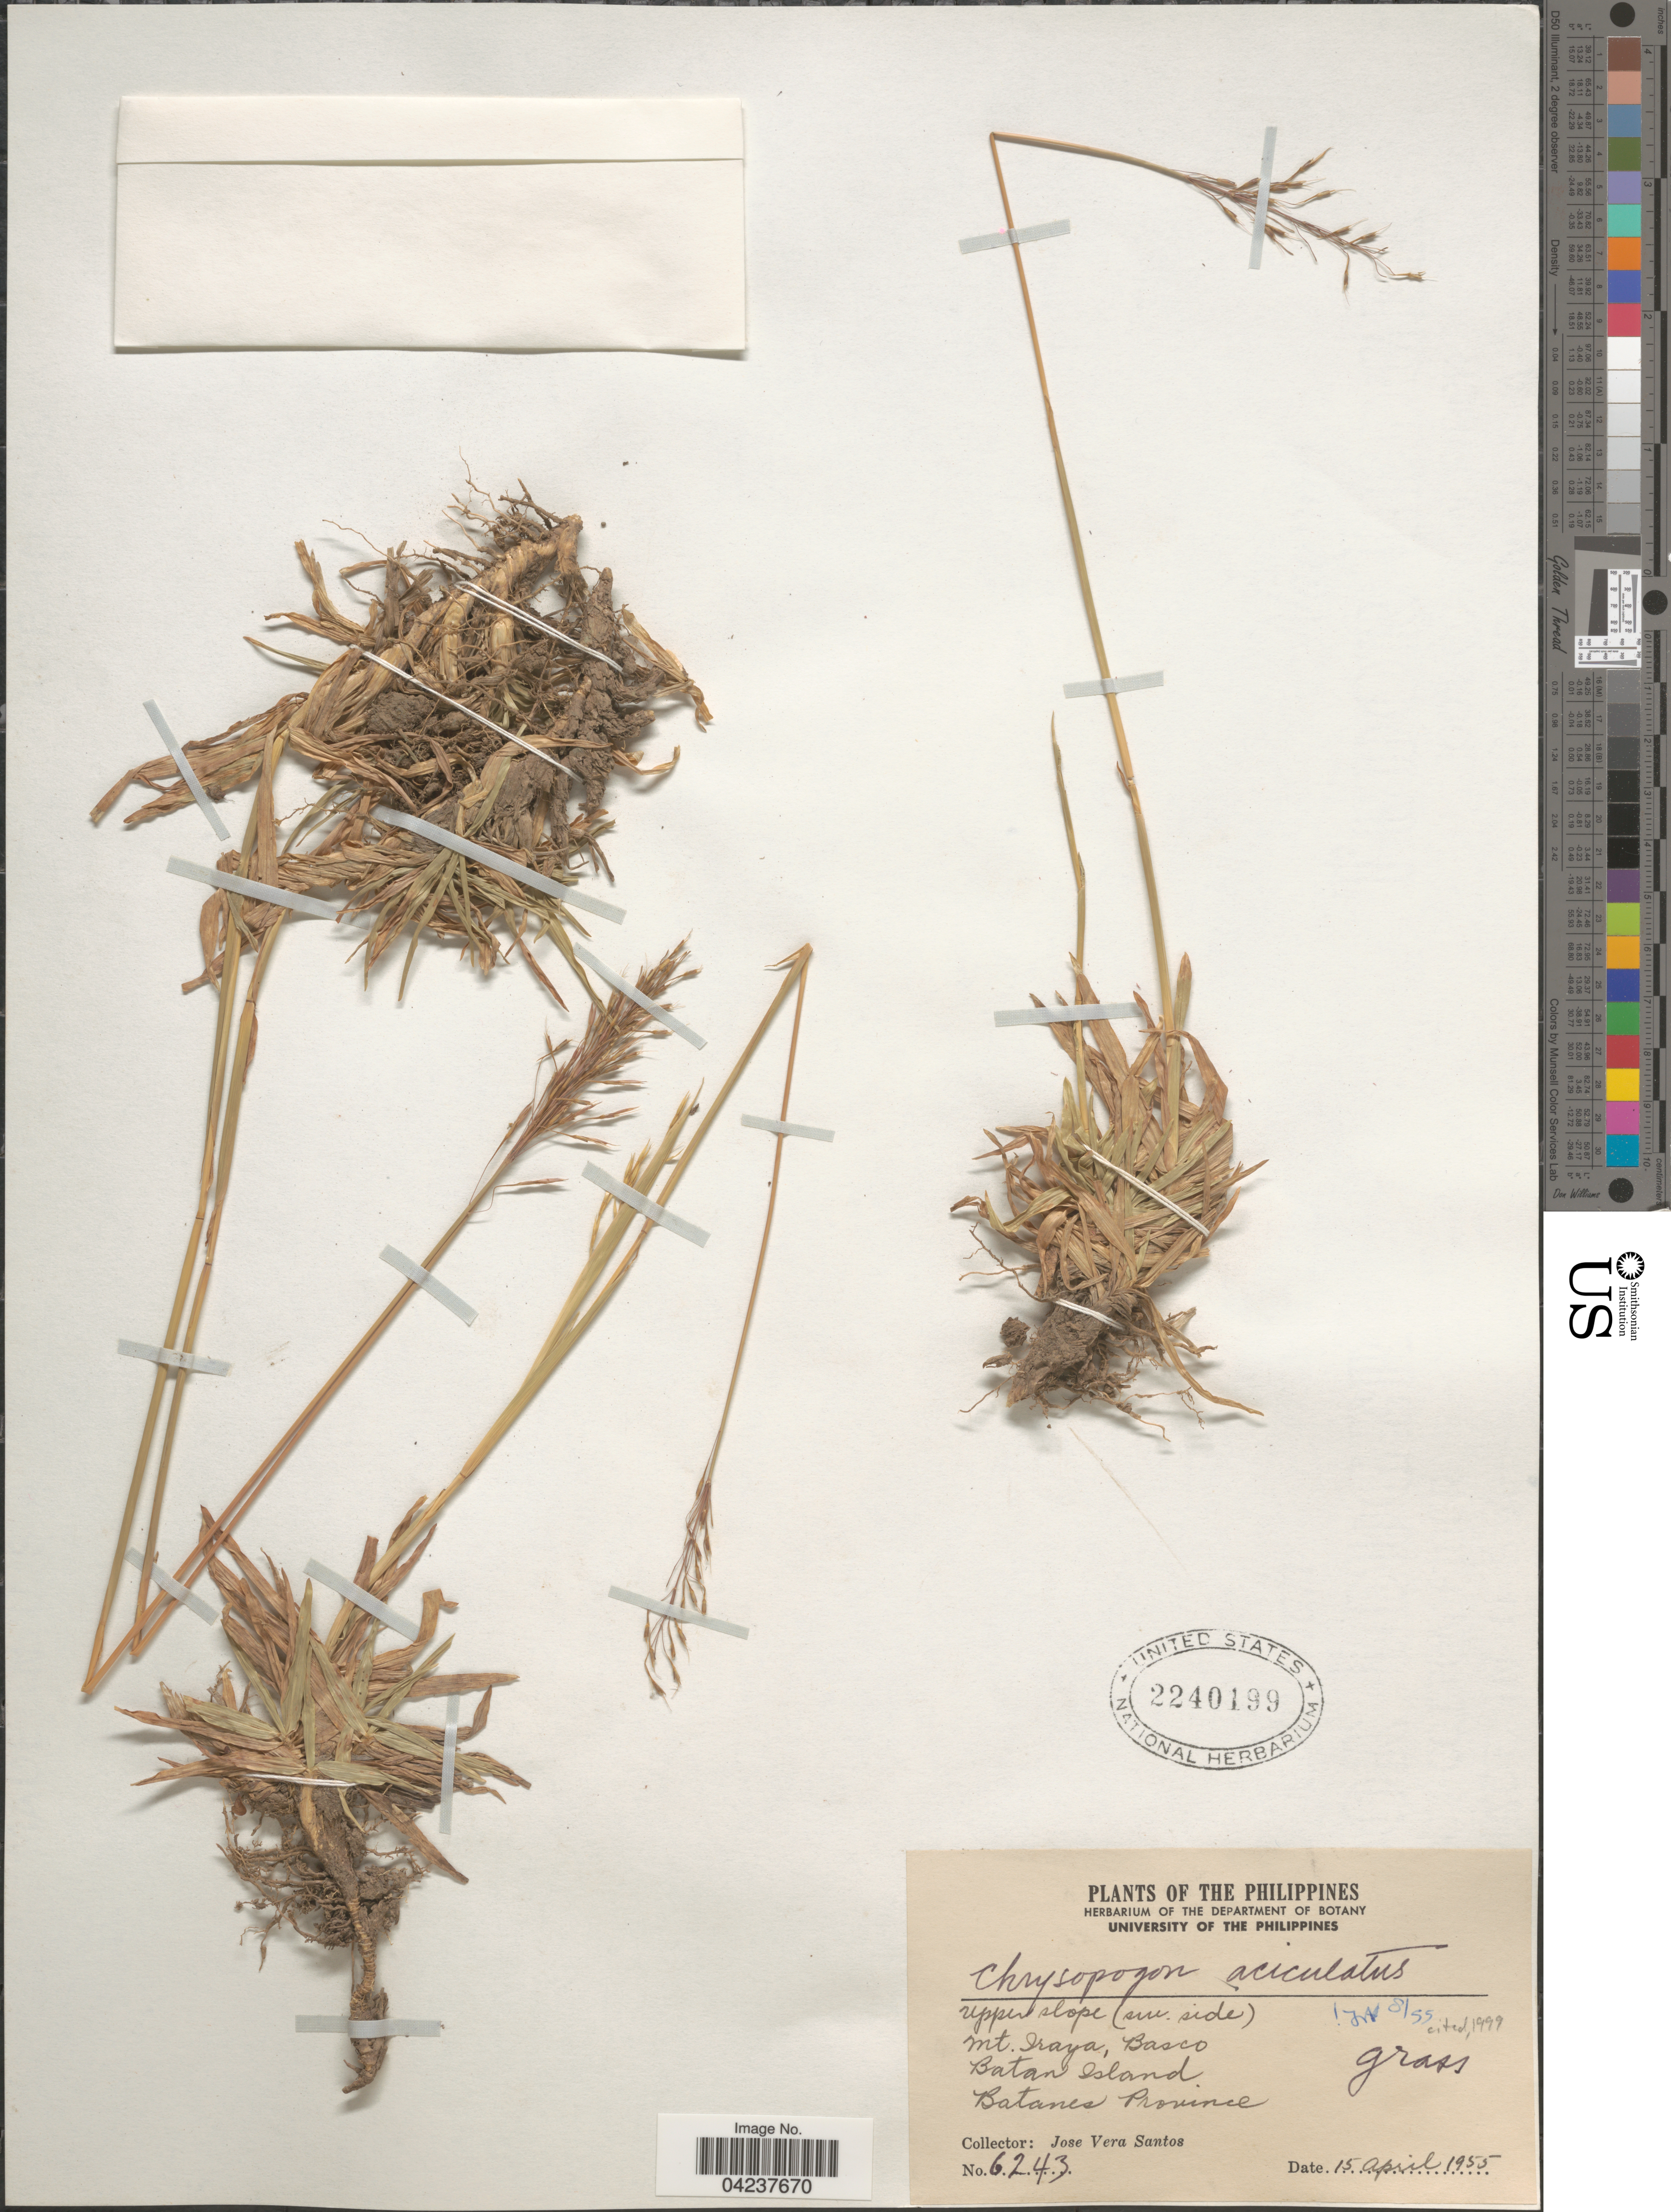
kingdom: Plantae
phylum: Tracheophyta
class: Liliopsida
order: Poales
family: Poaceae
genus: Chrysopogon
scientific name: Chrysopogon aciculatus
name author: (Retz.) Trin.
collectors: J. Vera Santos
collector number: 6243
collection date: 1955-04-15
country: Philippines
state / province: Cagayan Valley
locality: Upper slope (sw. side). Mt. Iraya, Basco. Batan Island. Batanes Province.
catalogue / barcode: US 2240199